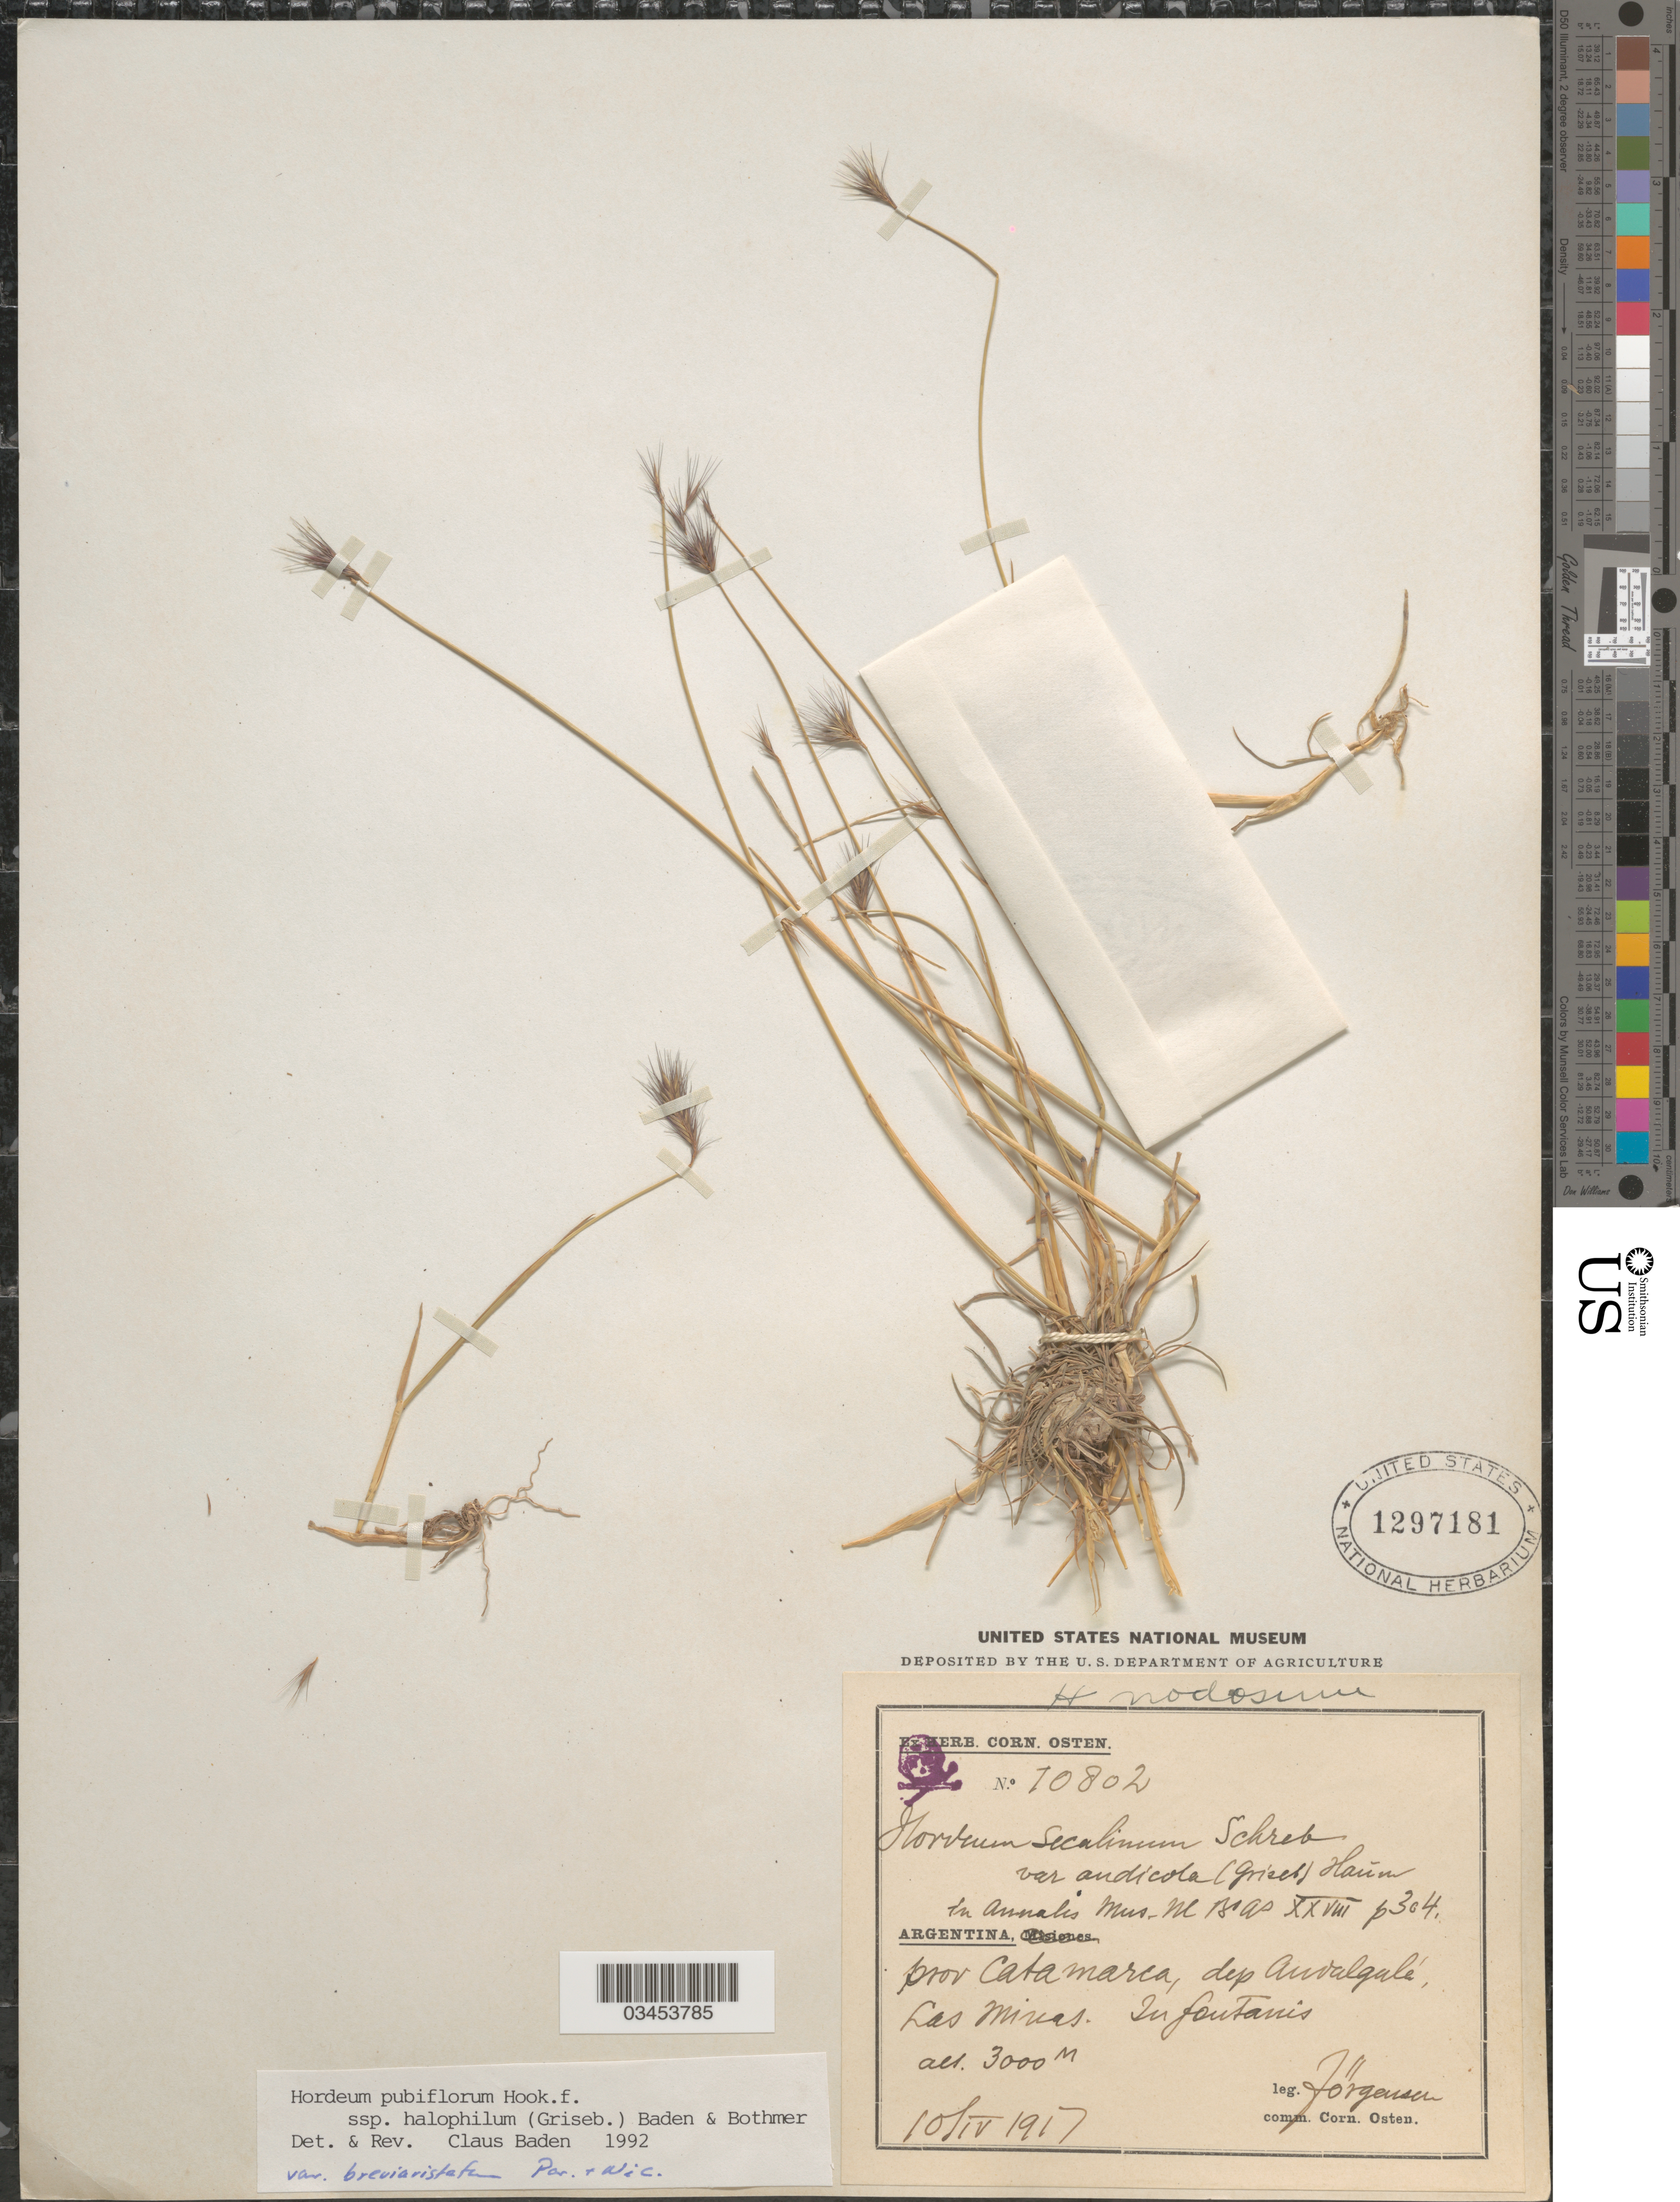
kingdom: Plantae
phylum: Tracheophyta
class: Liliopsida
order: Poales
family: Poaceae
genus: Hordeum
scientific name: Hordeum pubiflorum subsp. halophilum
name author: Hook. f.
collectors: Jorgensen, --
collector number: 10802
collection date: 1917-04-10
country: Argentina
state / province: Catamarca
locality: Dep. Andalgalá, Las Minas. In fontanis.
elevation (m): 3000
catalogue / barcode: US 1297181